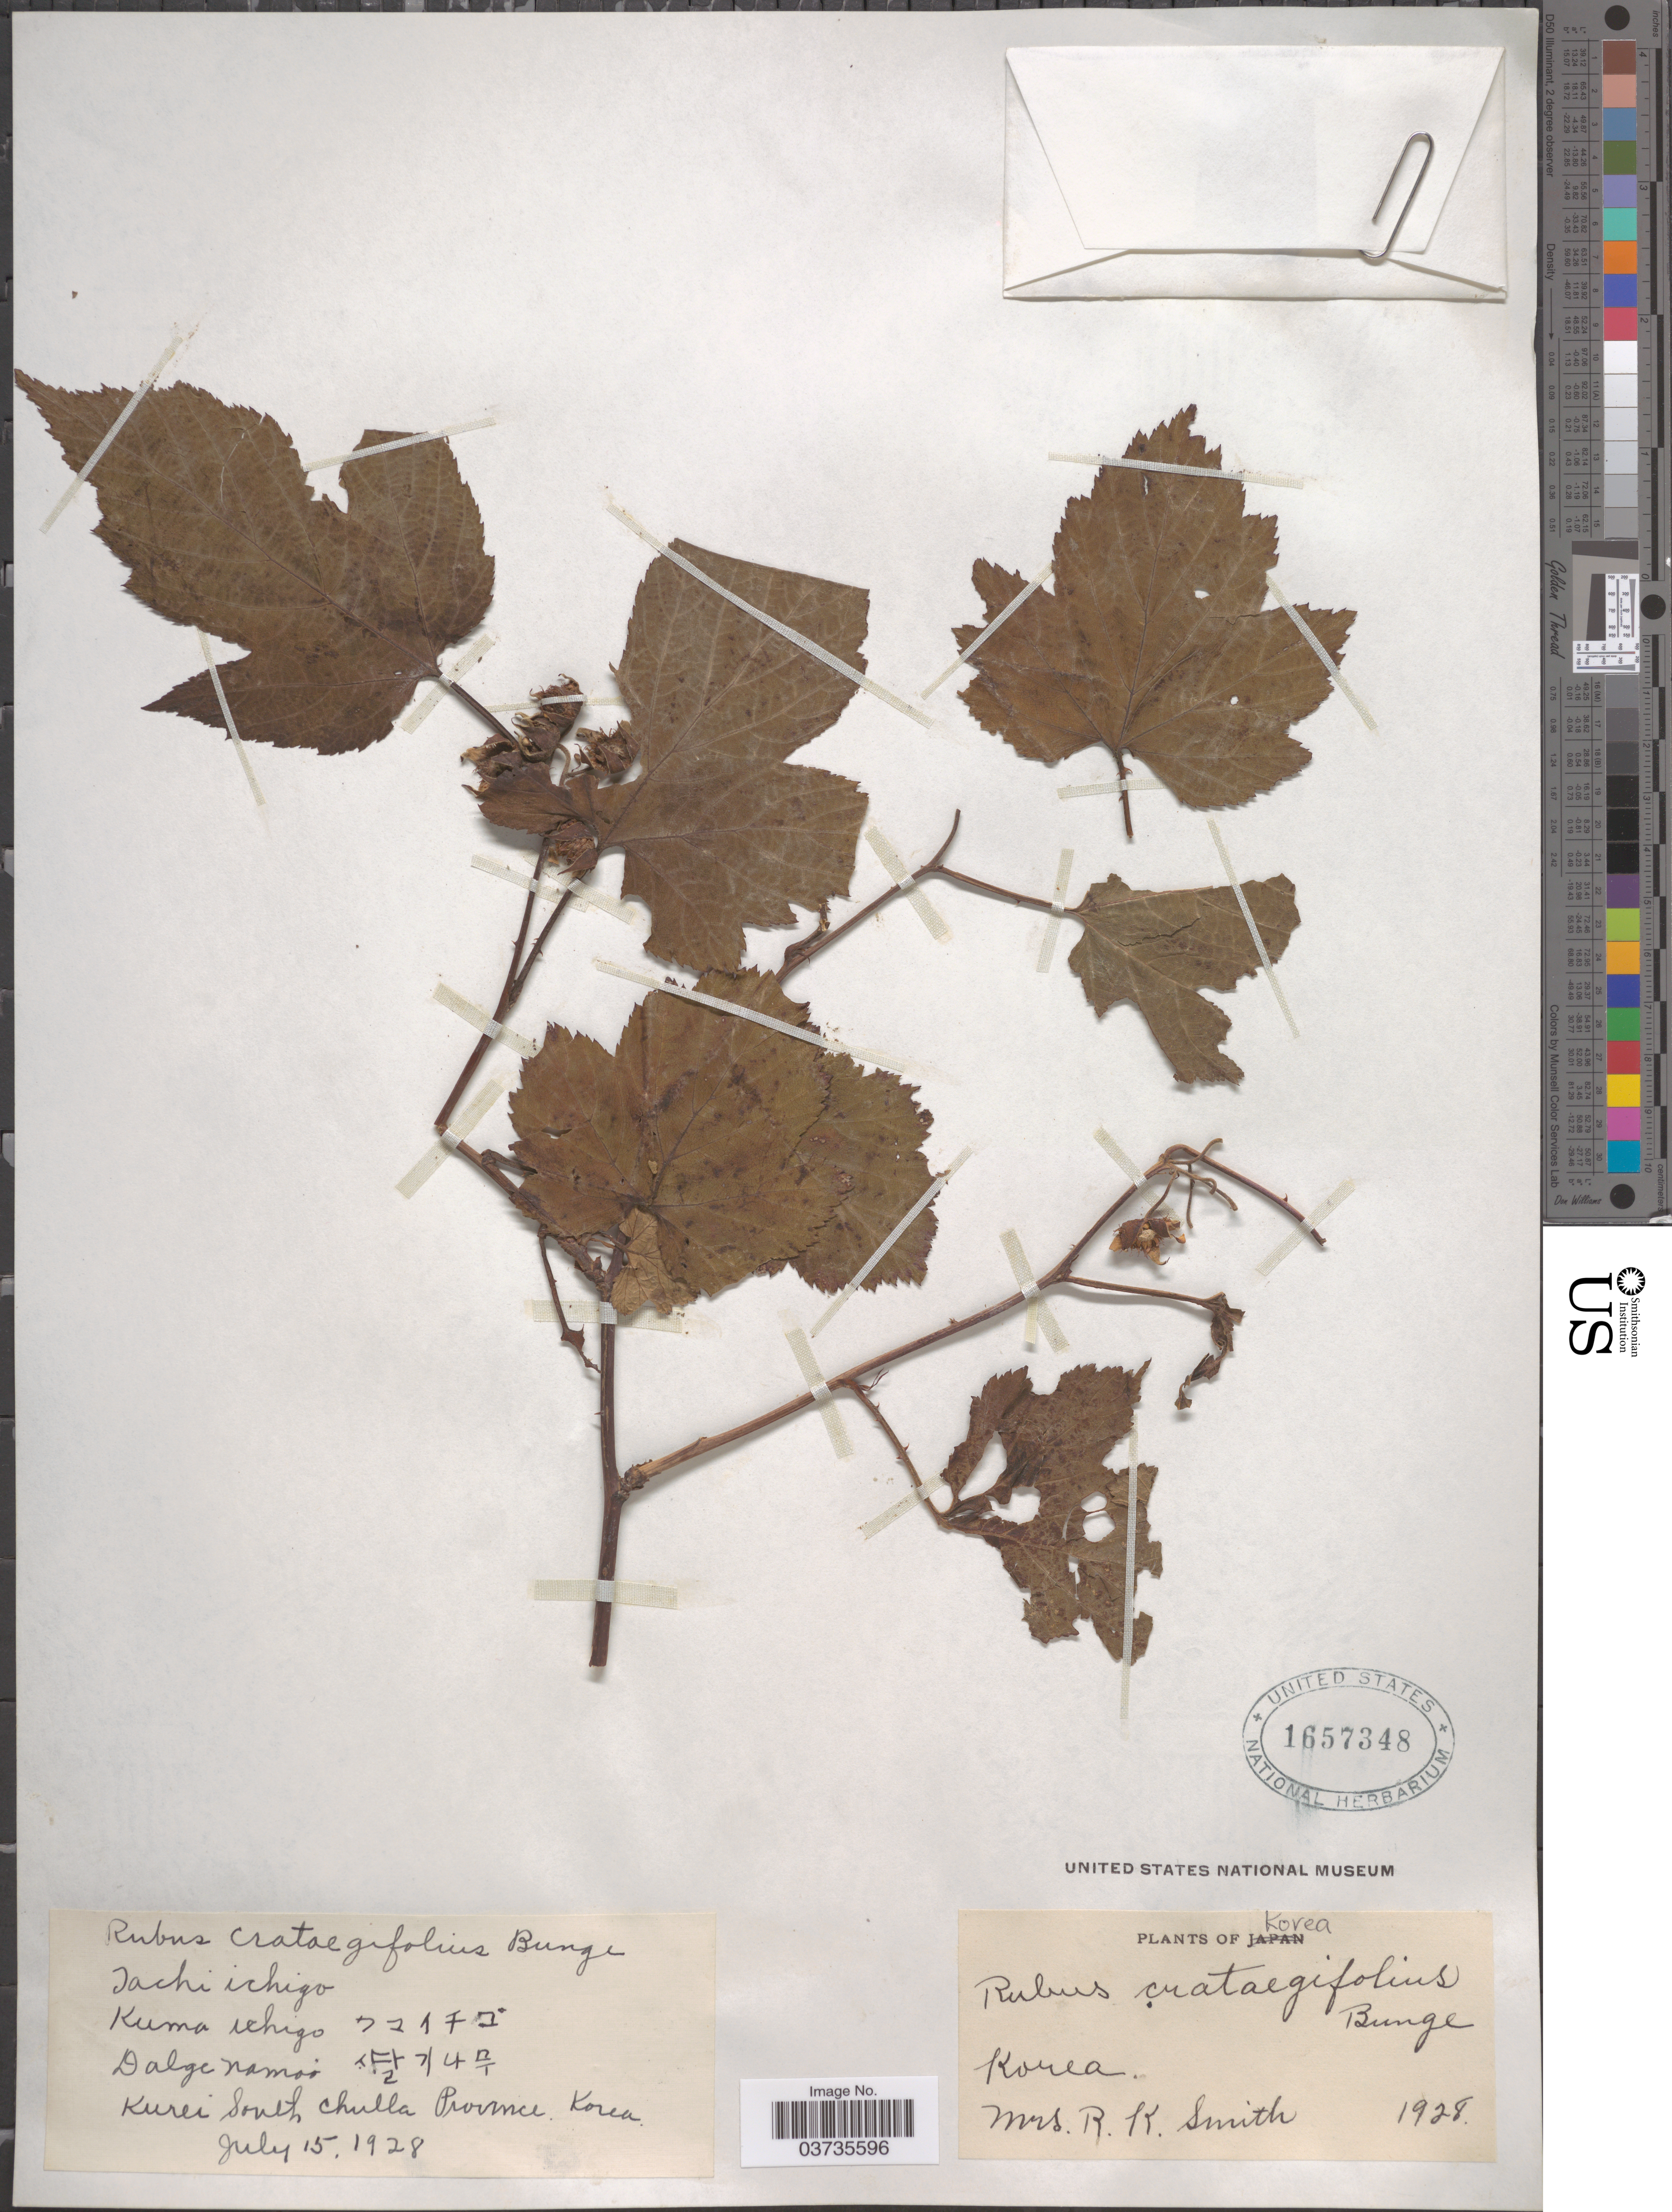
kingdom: Plantae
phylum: Tracheophyta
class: Magnoliopsida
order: Rosales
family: Rosaceae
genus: Rubus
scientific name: Rubus crataegifolius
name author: Bunge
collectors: Mrs. R. K. Smith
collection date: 1928-07-15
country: South Korea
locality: Kurei South Chulla Province.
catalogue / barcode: US 1657348